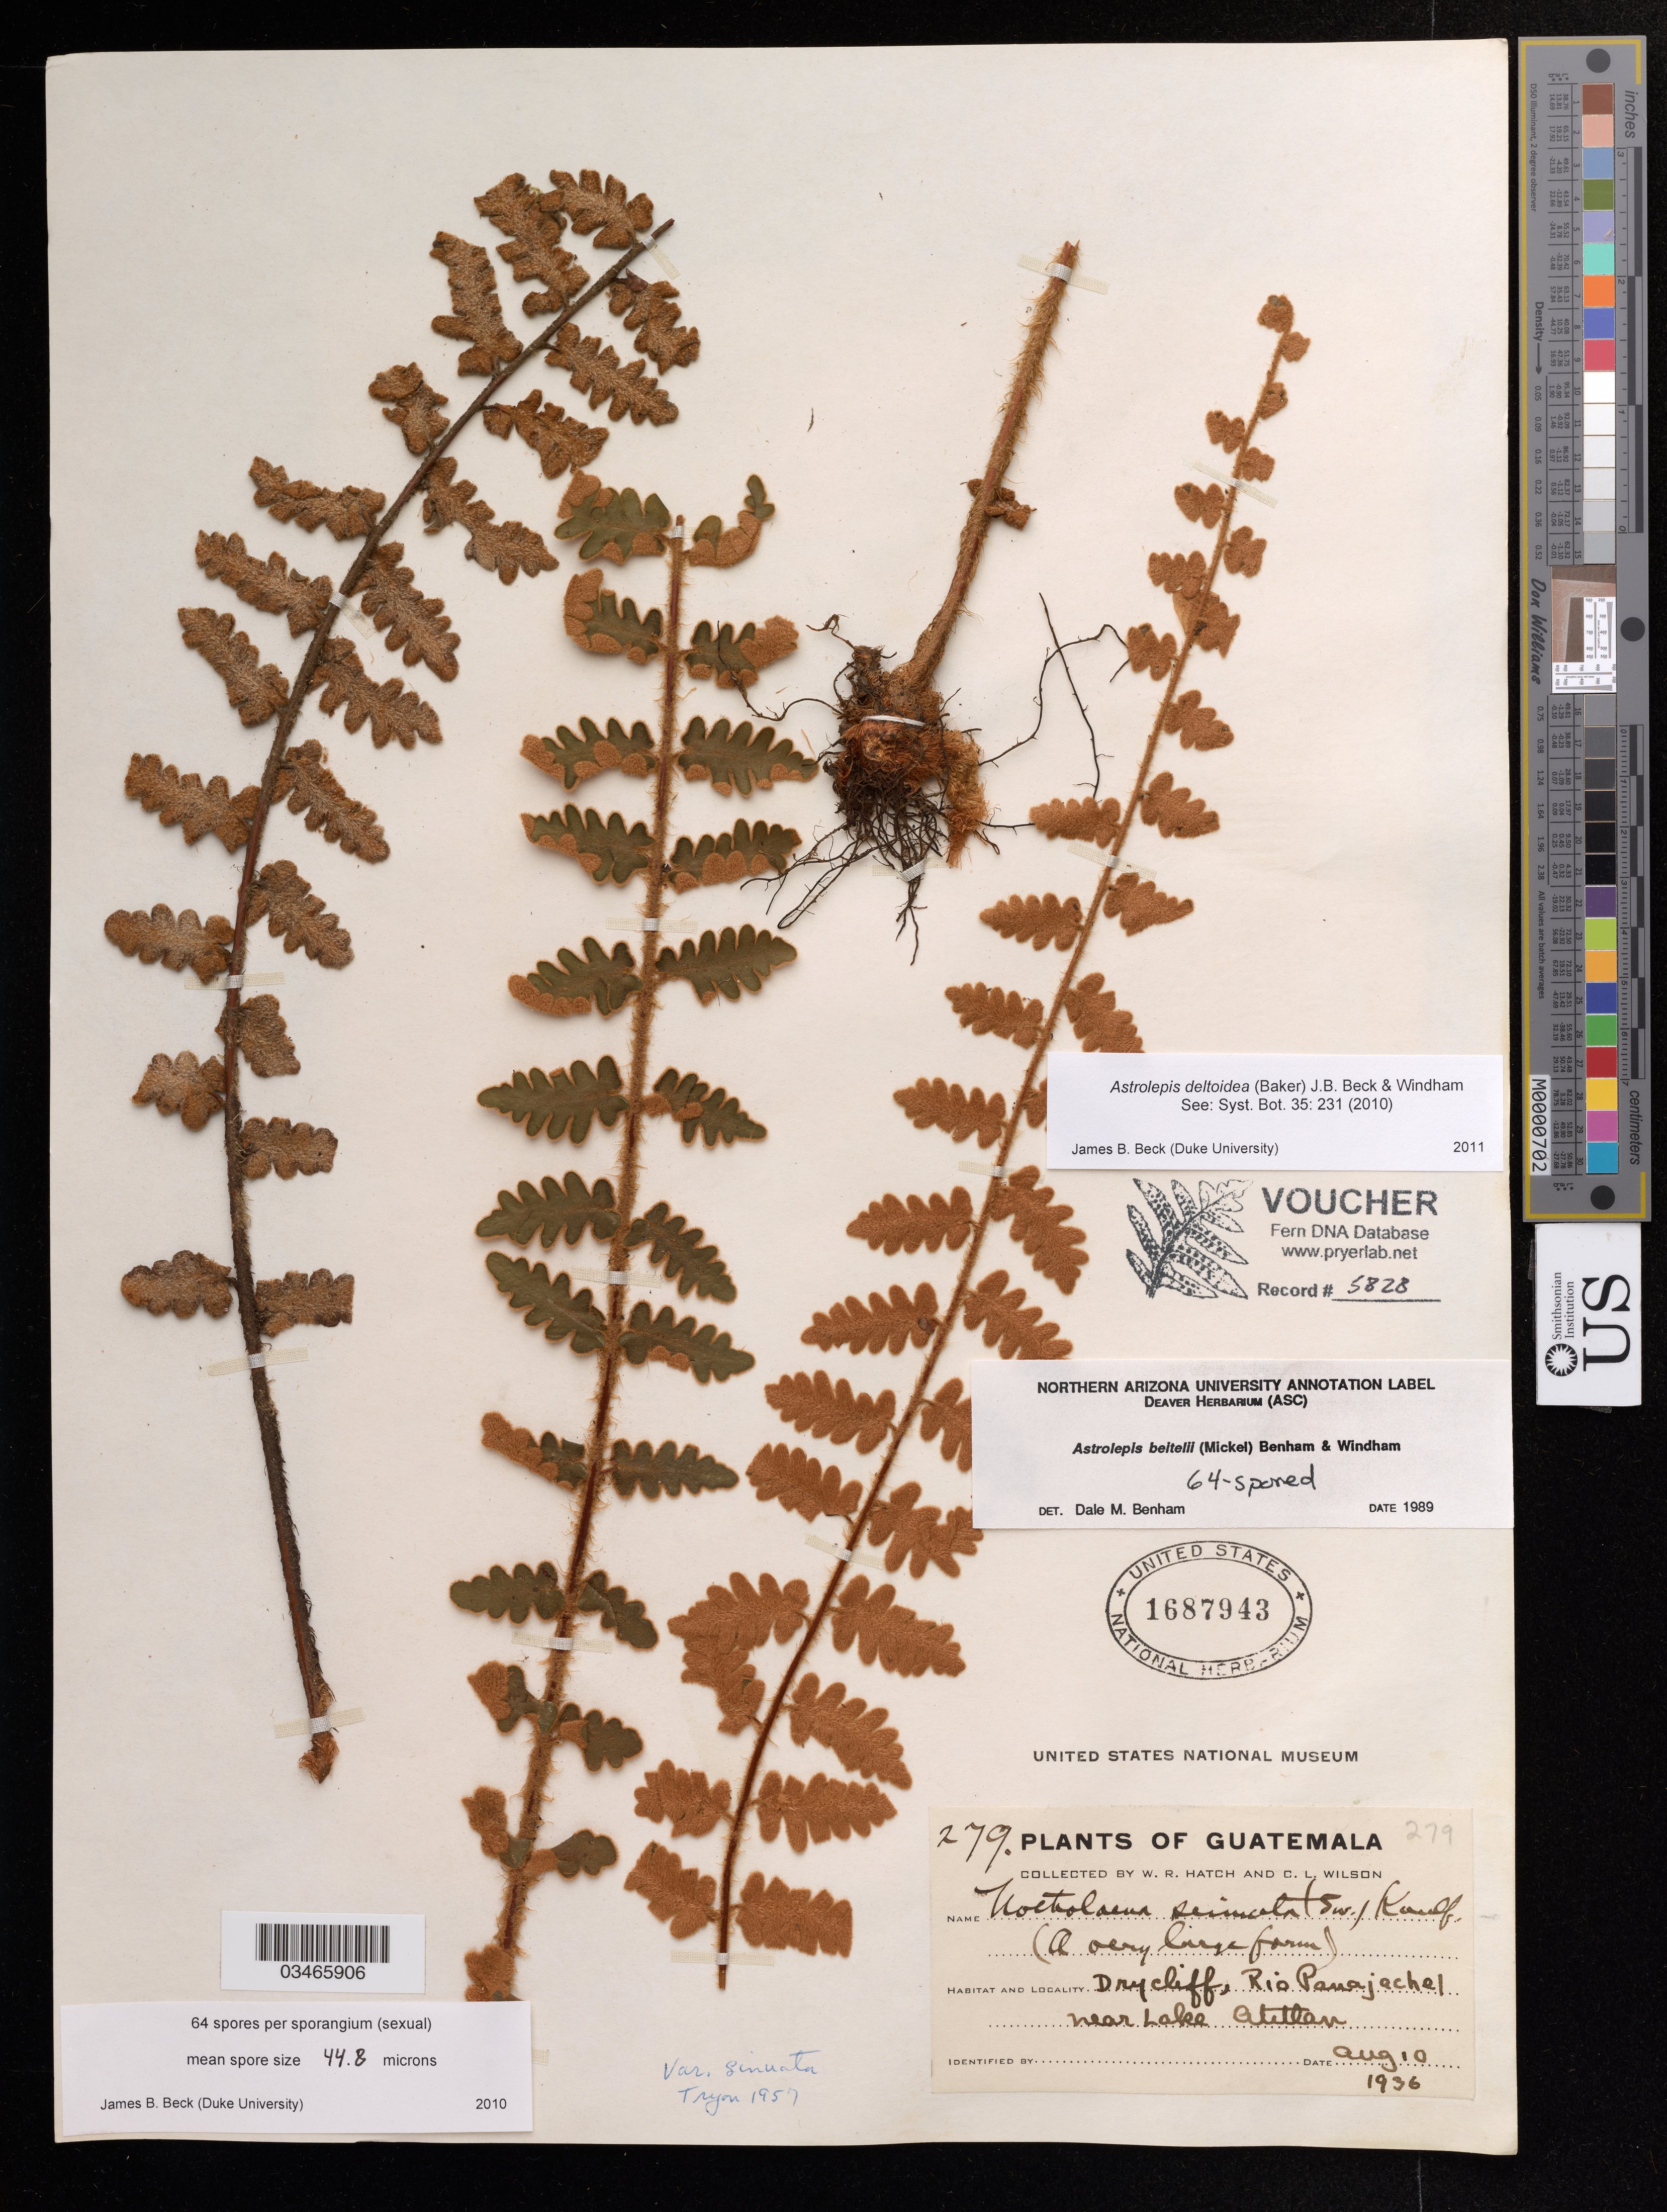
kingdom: Plantae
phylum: Tracheophyta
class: Polypodiopsida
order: Polypodiales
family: Pteridaceae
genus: Astrolepis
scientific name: Astrolepis deltoidea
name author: (Baker) J. B. Beck & Windham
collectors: W. Hatch & C. L. Wilson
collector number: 279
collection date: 1936-08-10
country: Guatemala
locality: Dry cliff, Rio Panajachel near Lake Atillan.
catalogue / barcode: US 1687943